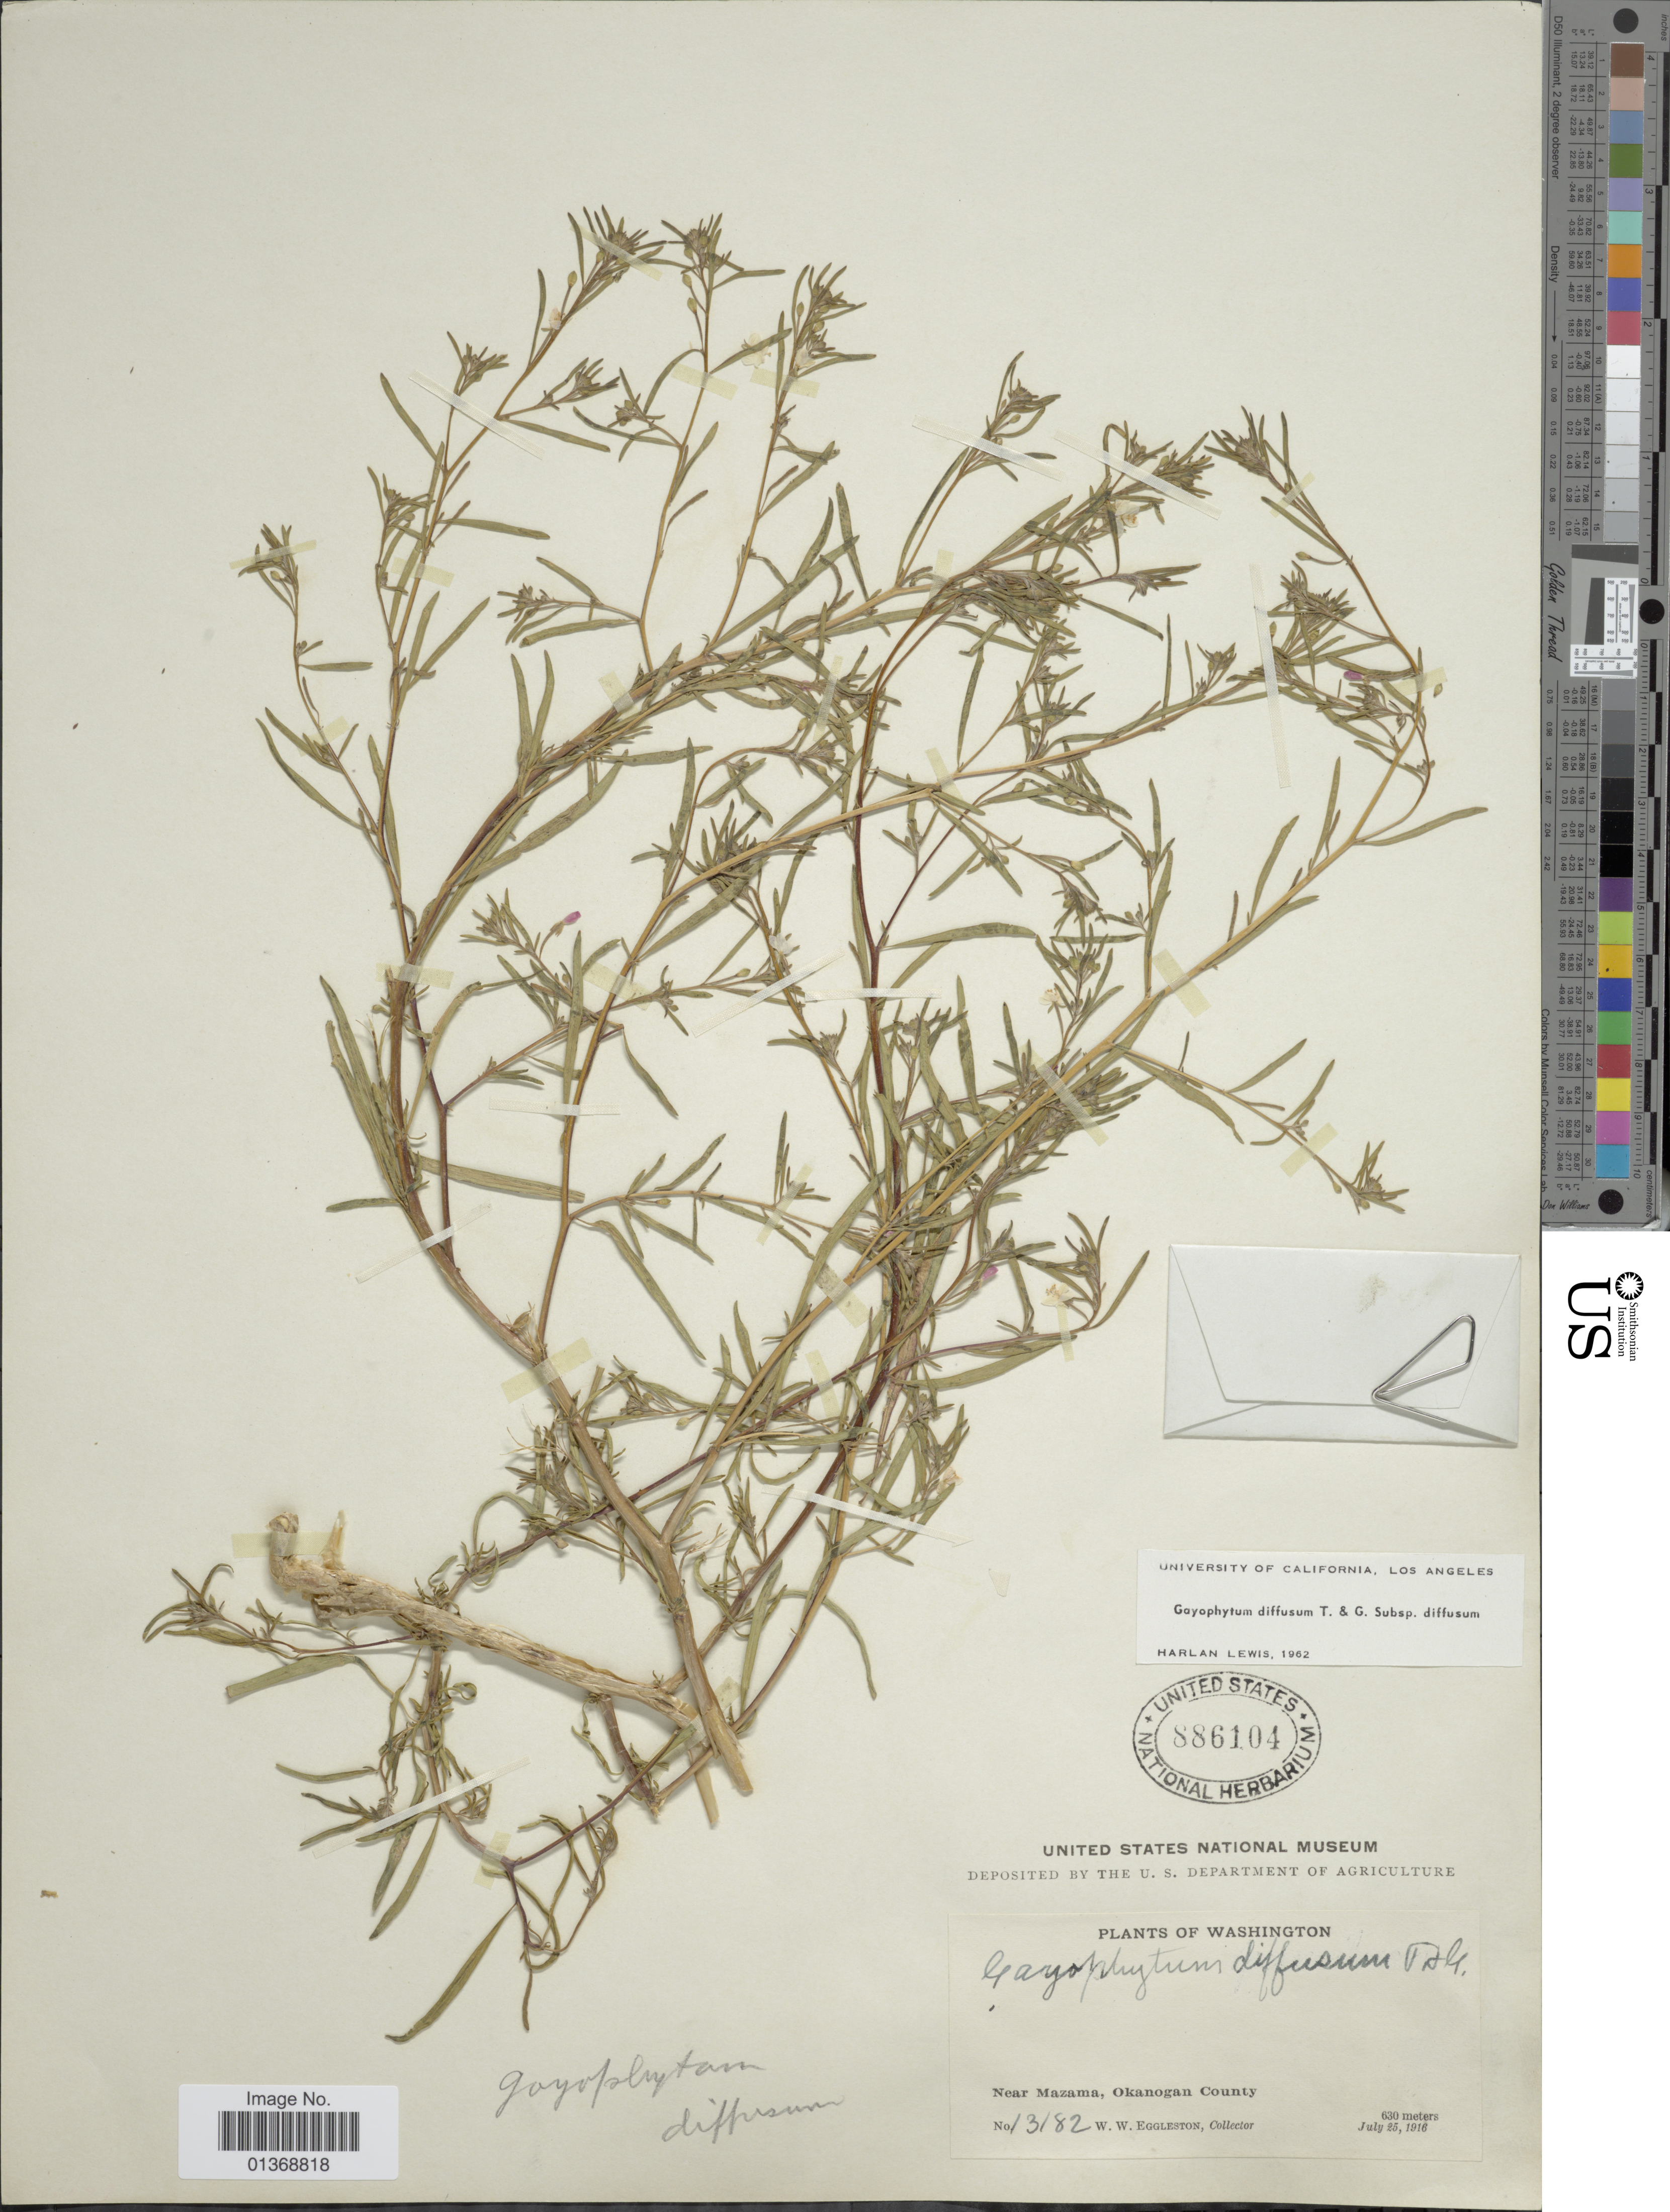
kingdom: Plantae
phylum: Tracheophyta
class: Magnoliopsida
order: Myrtales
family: Onagraceae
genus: Gayophytum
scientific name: Gayophytum diffusum subsp. diffusum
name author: Torr. & A. Gray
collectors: W. W. Eggleston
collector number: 13182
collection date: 1916-07-25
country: United States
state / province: Washington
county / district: Okanogan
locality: Near Mazama, Okanogan County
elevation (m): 630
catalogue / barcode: US 886104